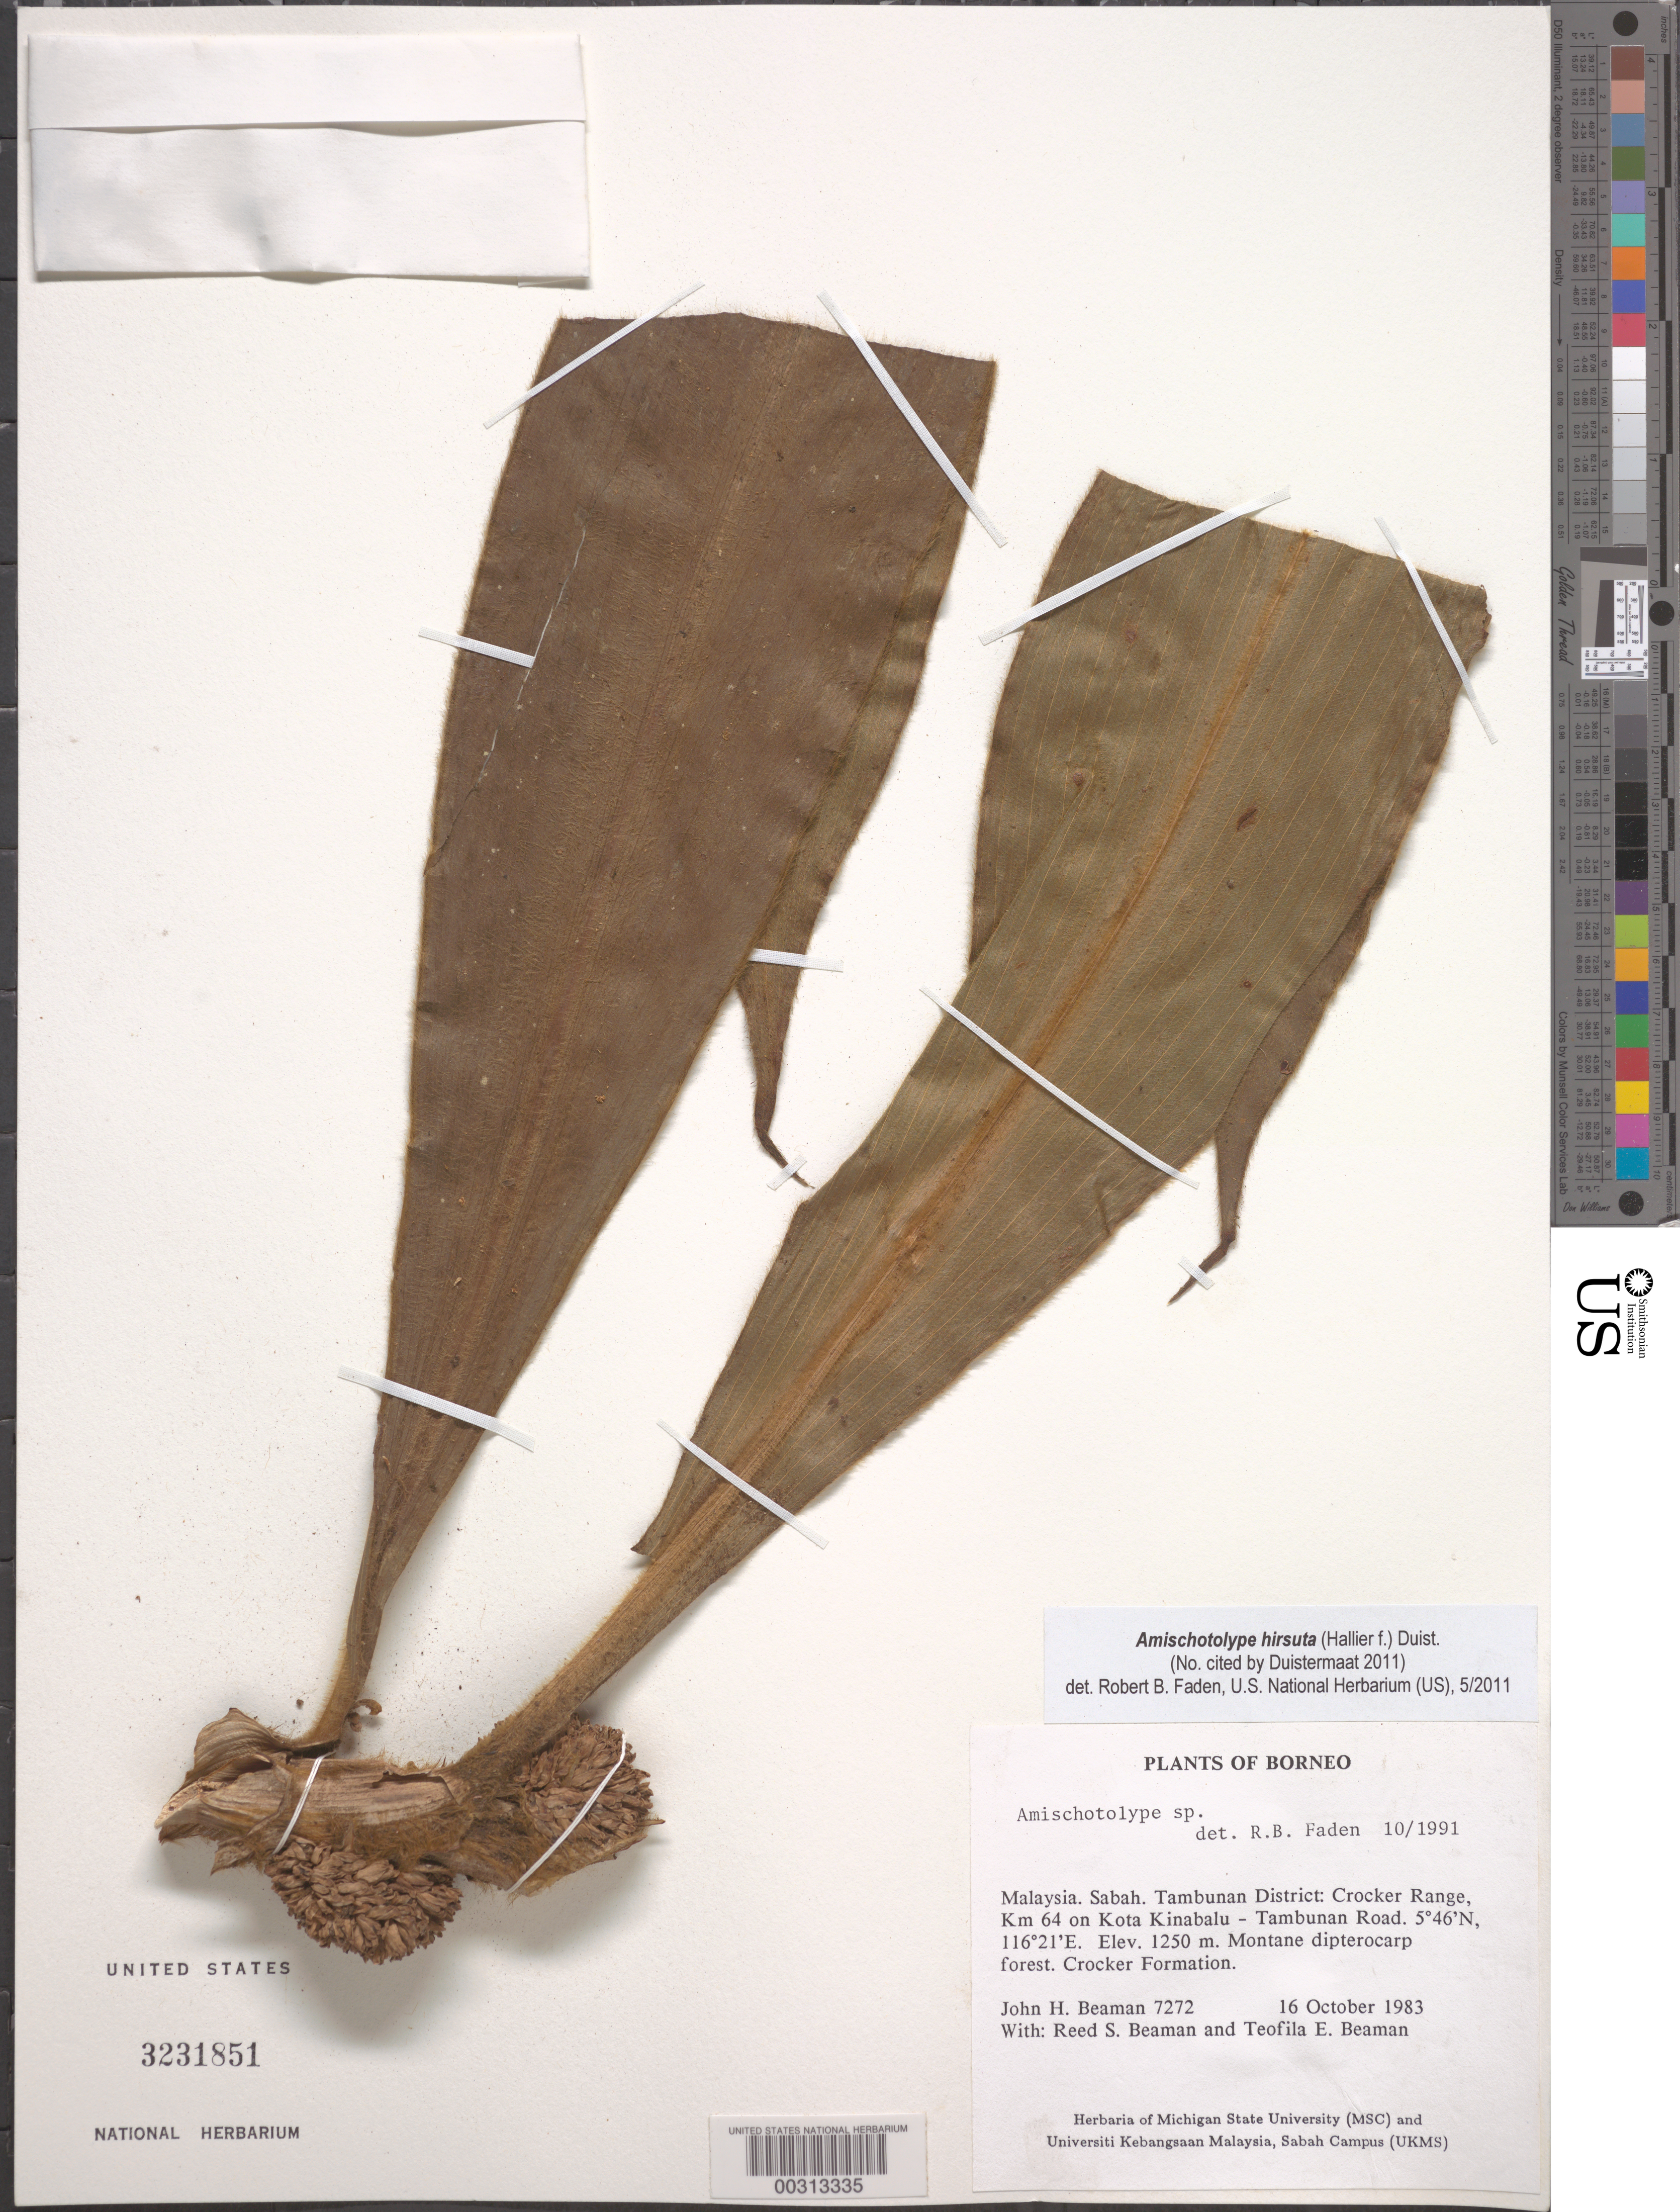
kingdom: Plantae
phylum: Tracheophyta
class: Liliopsida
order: Commelinales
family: Commelinaceae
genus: Amischotolype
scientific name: Amischotolype hirsuta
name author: (Hallier f.) Duist.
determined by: Faden, Robert B., (US), Smithsonian Institution - National Museum of Natural History (UNITED STATES)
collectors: J. H. Beaman, R. S. Beaman & T. E. Beaman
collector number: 7272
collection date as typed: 16 Oct 1983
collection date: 1983-10-16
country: Malaysia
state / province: Sabah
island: Borneo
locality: Tambunan district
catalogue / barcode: US 3231851